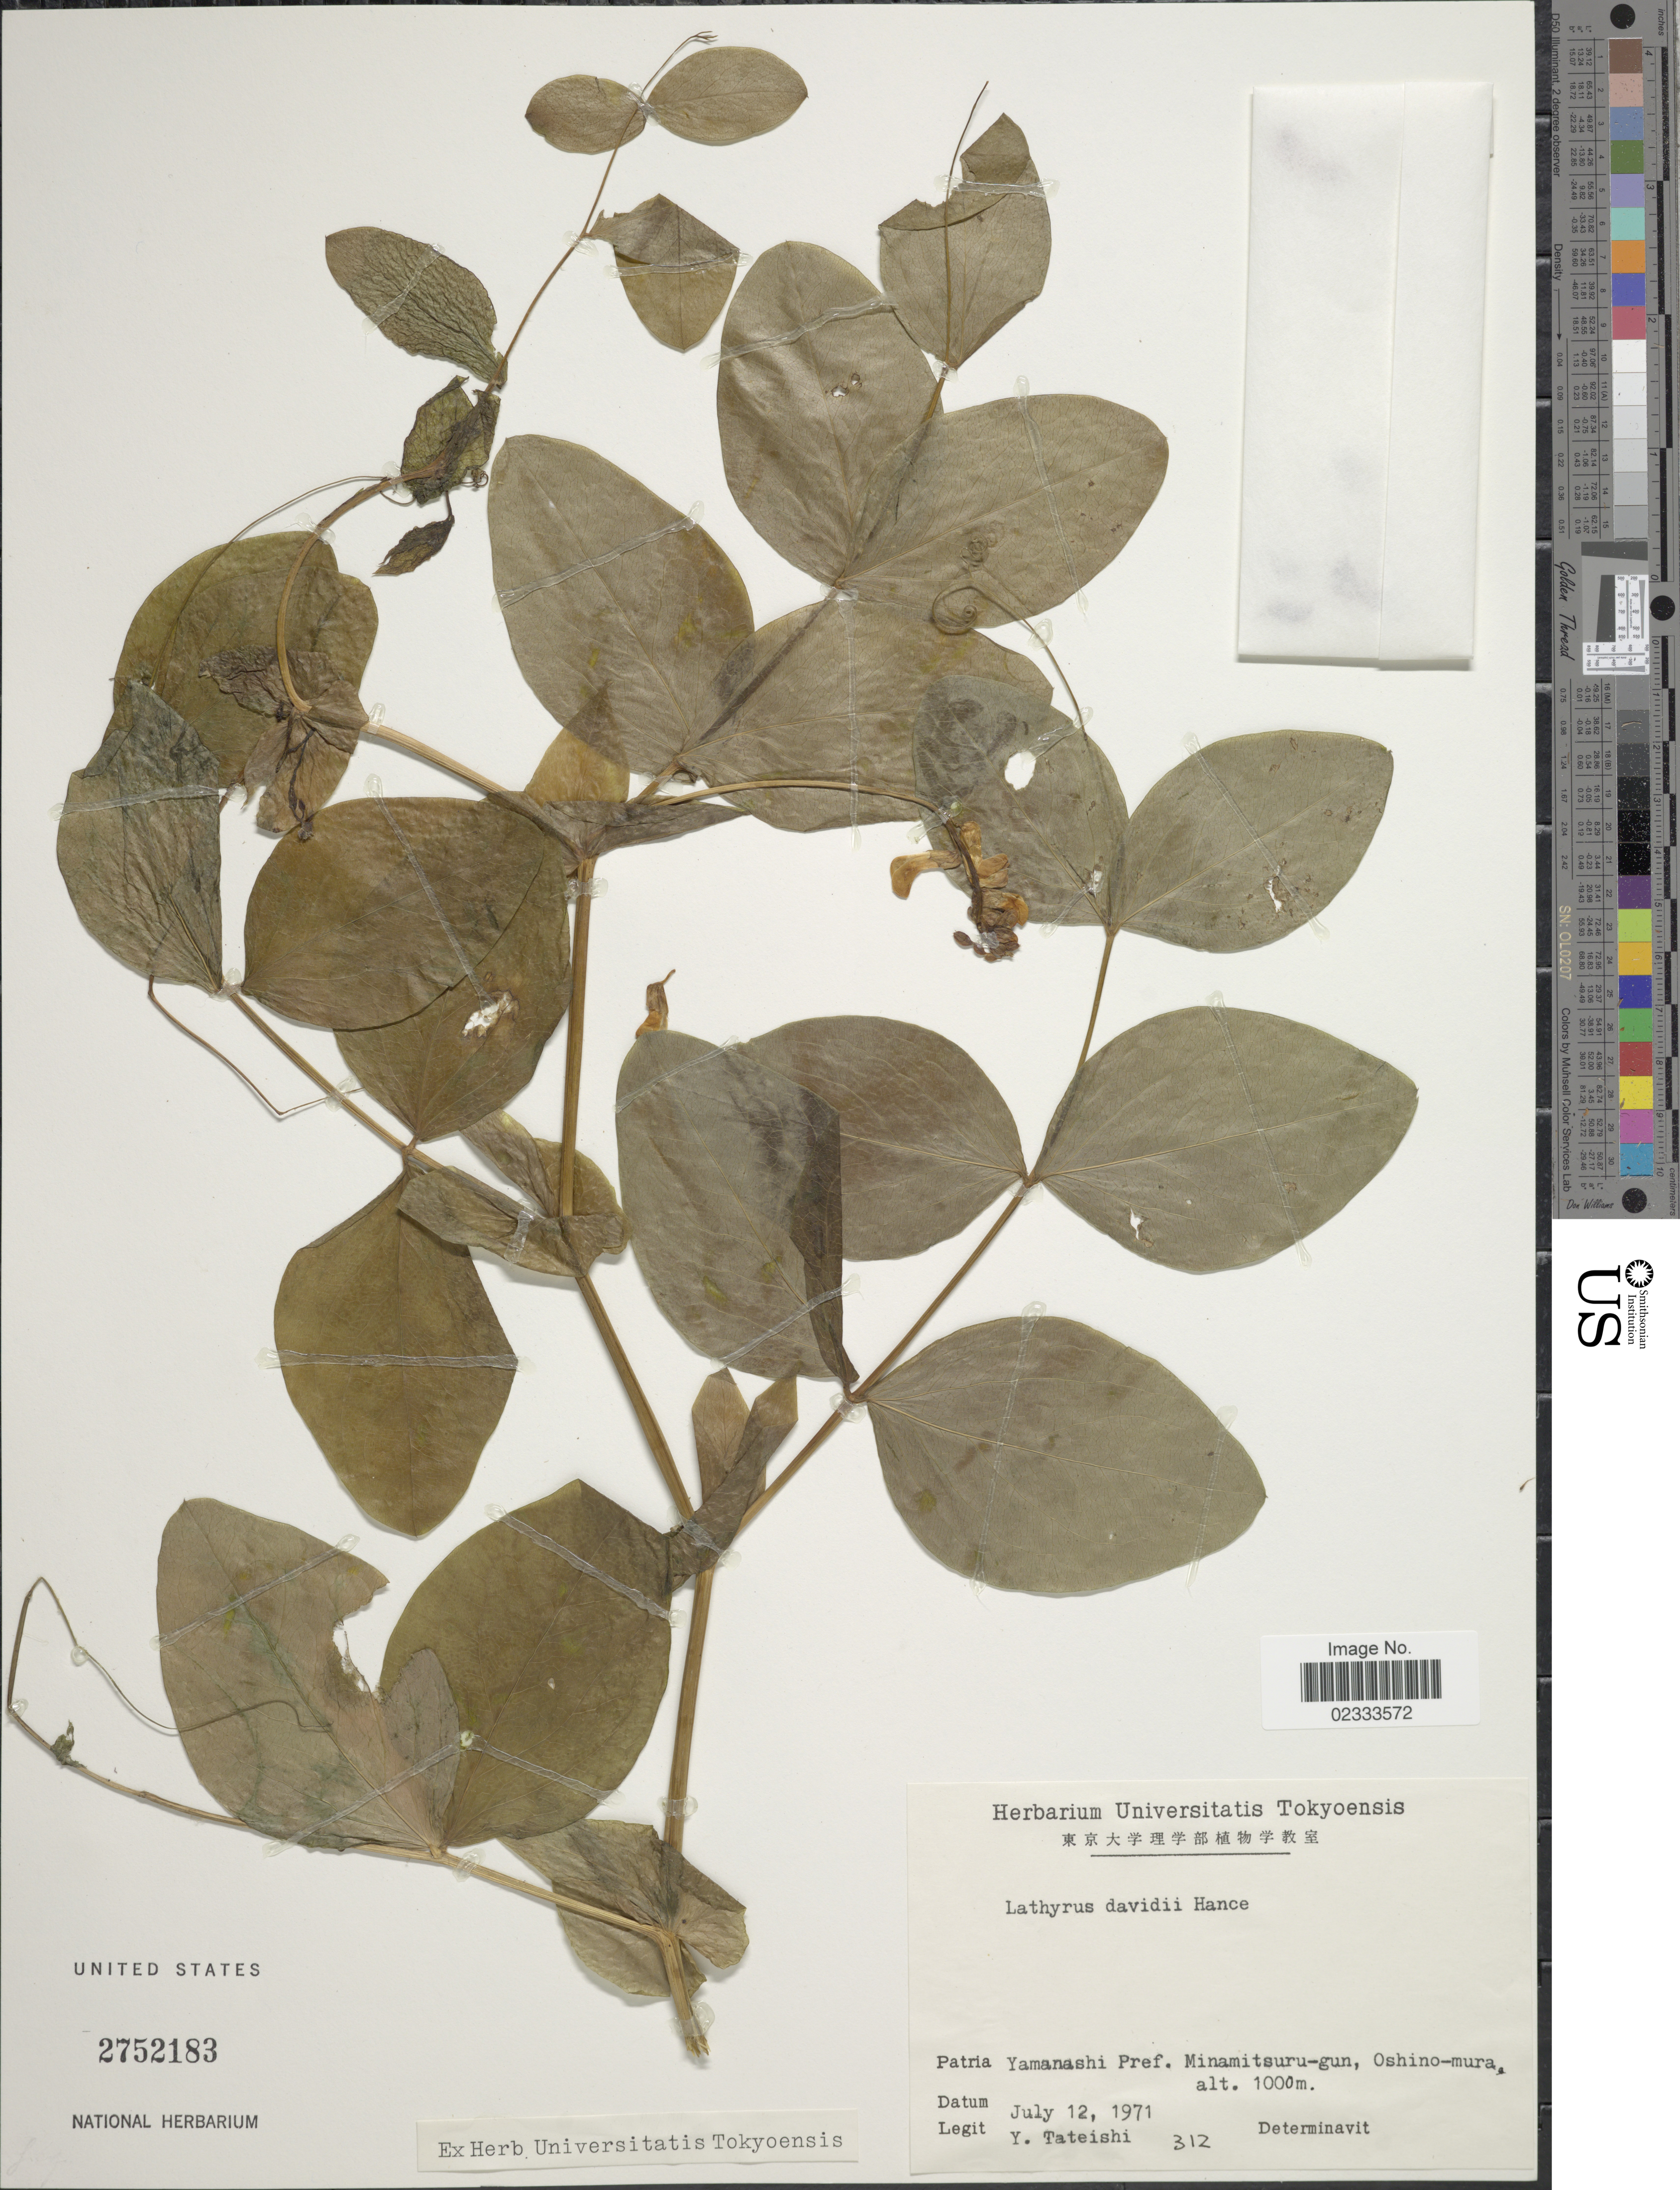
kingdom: Plantae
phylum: Tracheophyta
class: Magnoliopsida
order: Fabales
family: Fabaceae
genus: Lathyrus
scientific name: Lathyrus davidii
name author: Hance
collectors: Y. Tateishi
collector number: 312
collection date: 1971-07-12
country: Japan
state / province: Yamanasi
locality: Minamitsuru-gun, Oshino-mura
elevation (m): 1000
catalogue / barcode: US 2752183